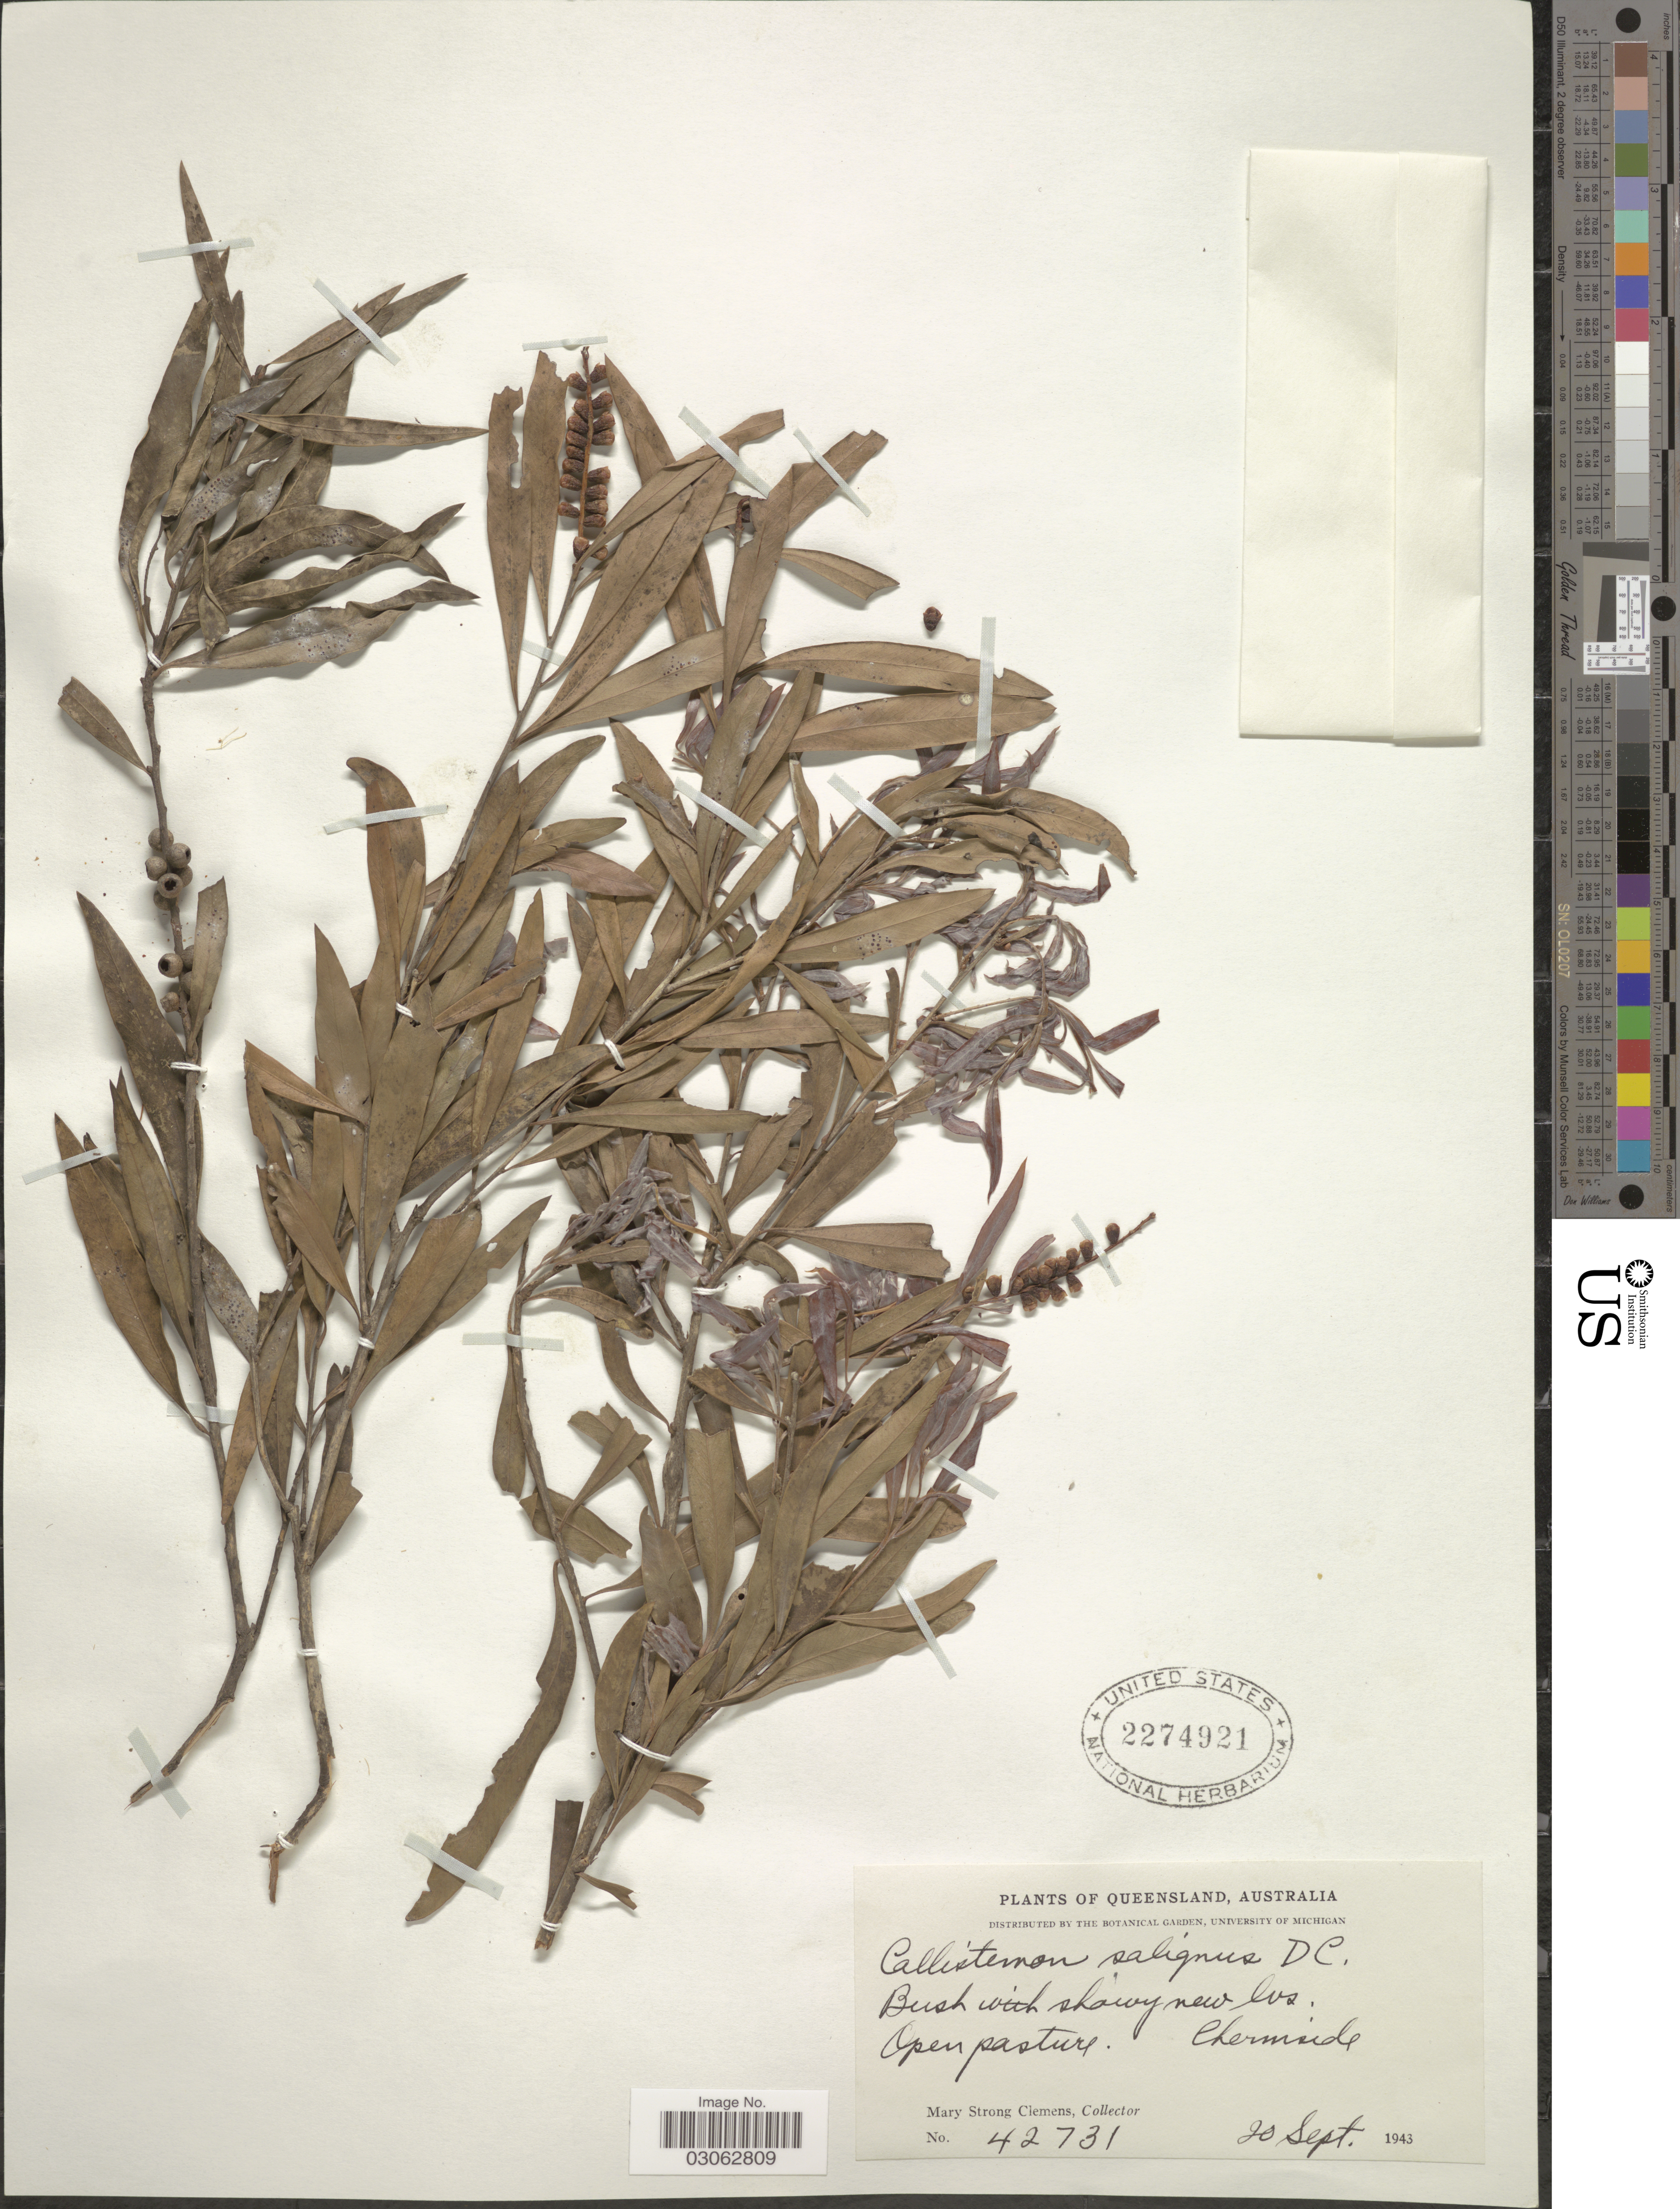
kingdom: Plantae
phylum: Tracheophyta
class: Magnoliopsida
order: Myrtales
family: Myrtaceae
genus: Callistemon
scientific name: Callistemon salignus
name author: (Sm.) Colvill ex Sweet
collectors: M. S. Clemens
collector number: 42731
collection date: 1943-09-20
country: Australia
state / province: Queensland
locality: Bush with shawy new los: Chermside. Open pasture.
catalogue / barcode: US 2274921